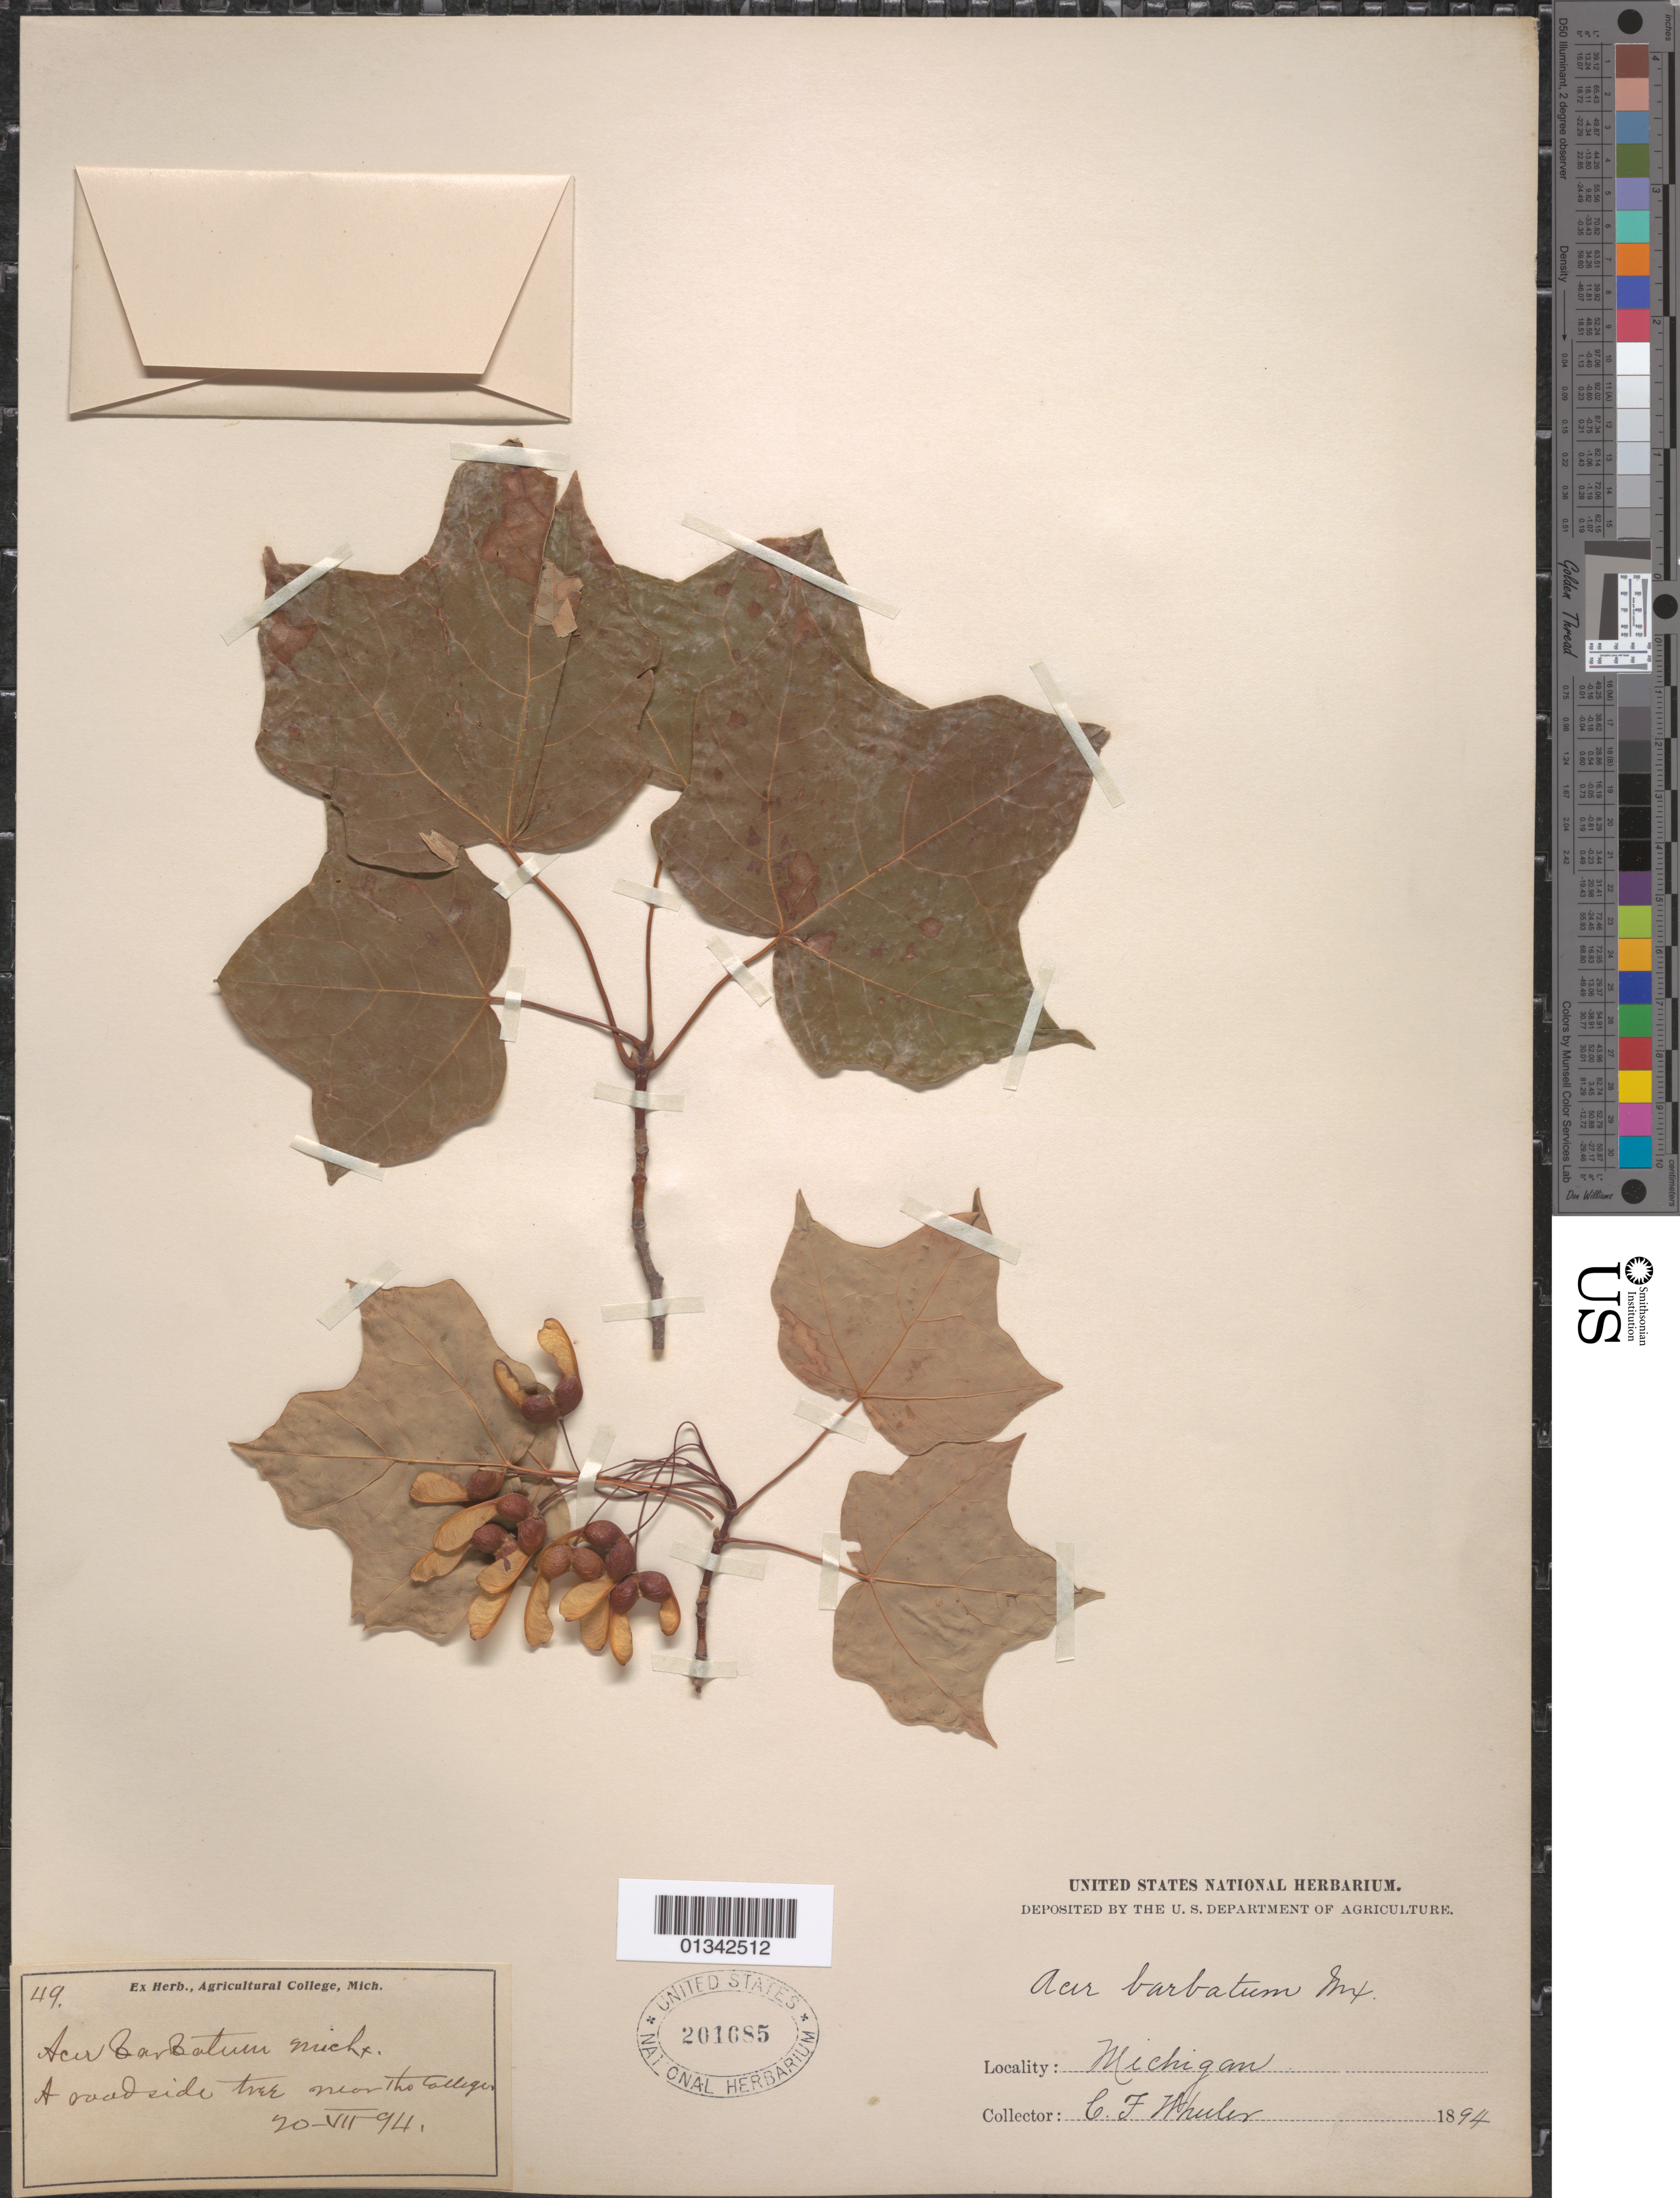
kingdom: Plantae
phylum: Tracheophyta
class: Magnoliopsida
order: Sapindales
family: Sapindaceae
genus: Acer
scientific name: Acer saccharum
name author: Marshall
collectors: C. Wheeler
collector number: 49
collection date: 1894-07-20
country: United States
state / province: Michigan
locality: Agricultural College [E. Lansing?], roadside near the college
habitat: Roadside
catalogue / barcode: US 201685